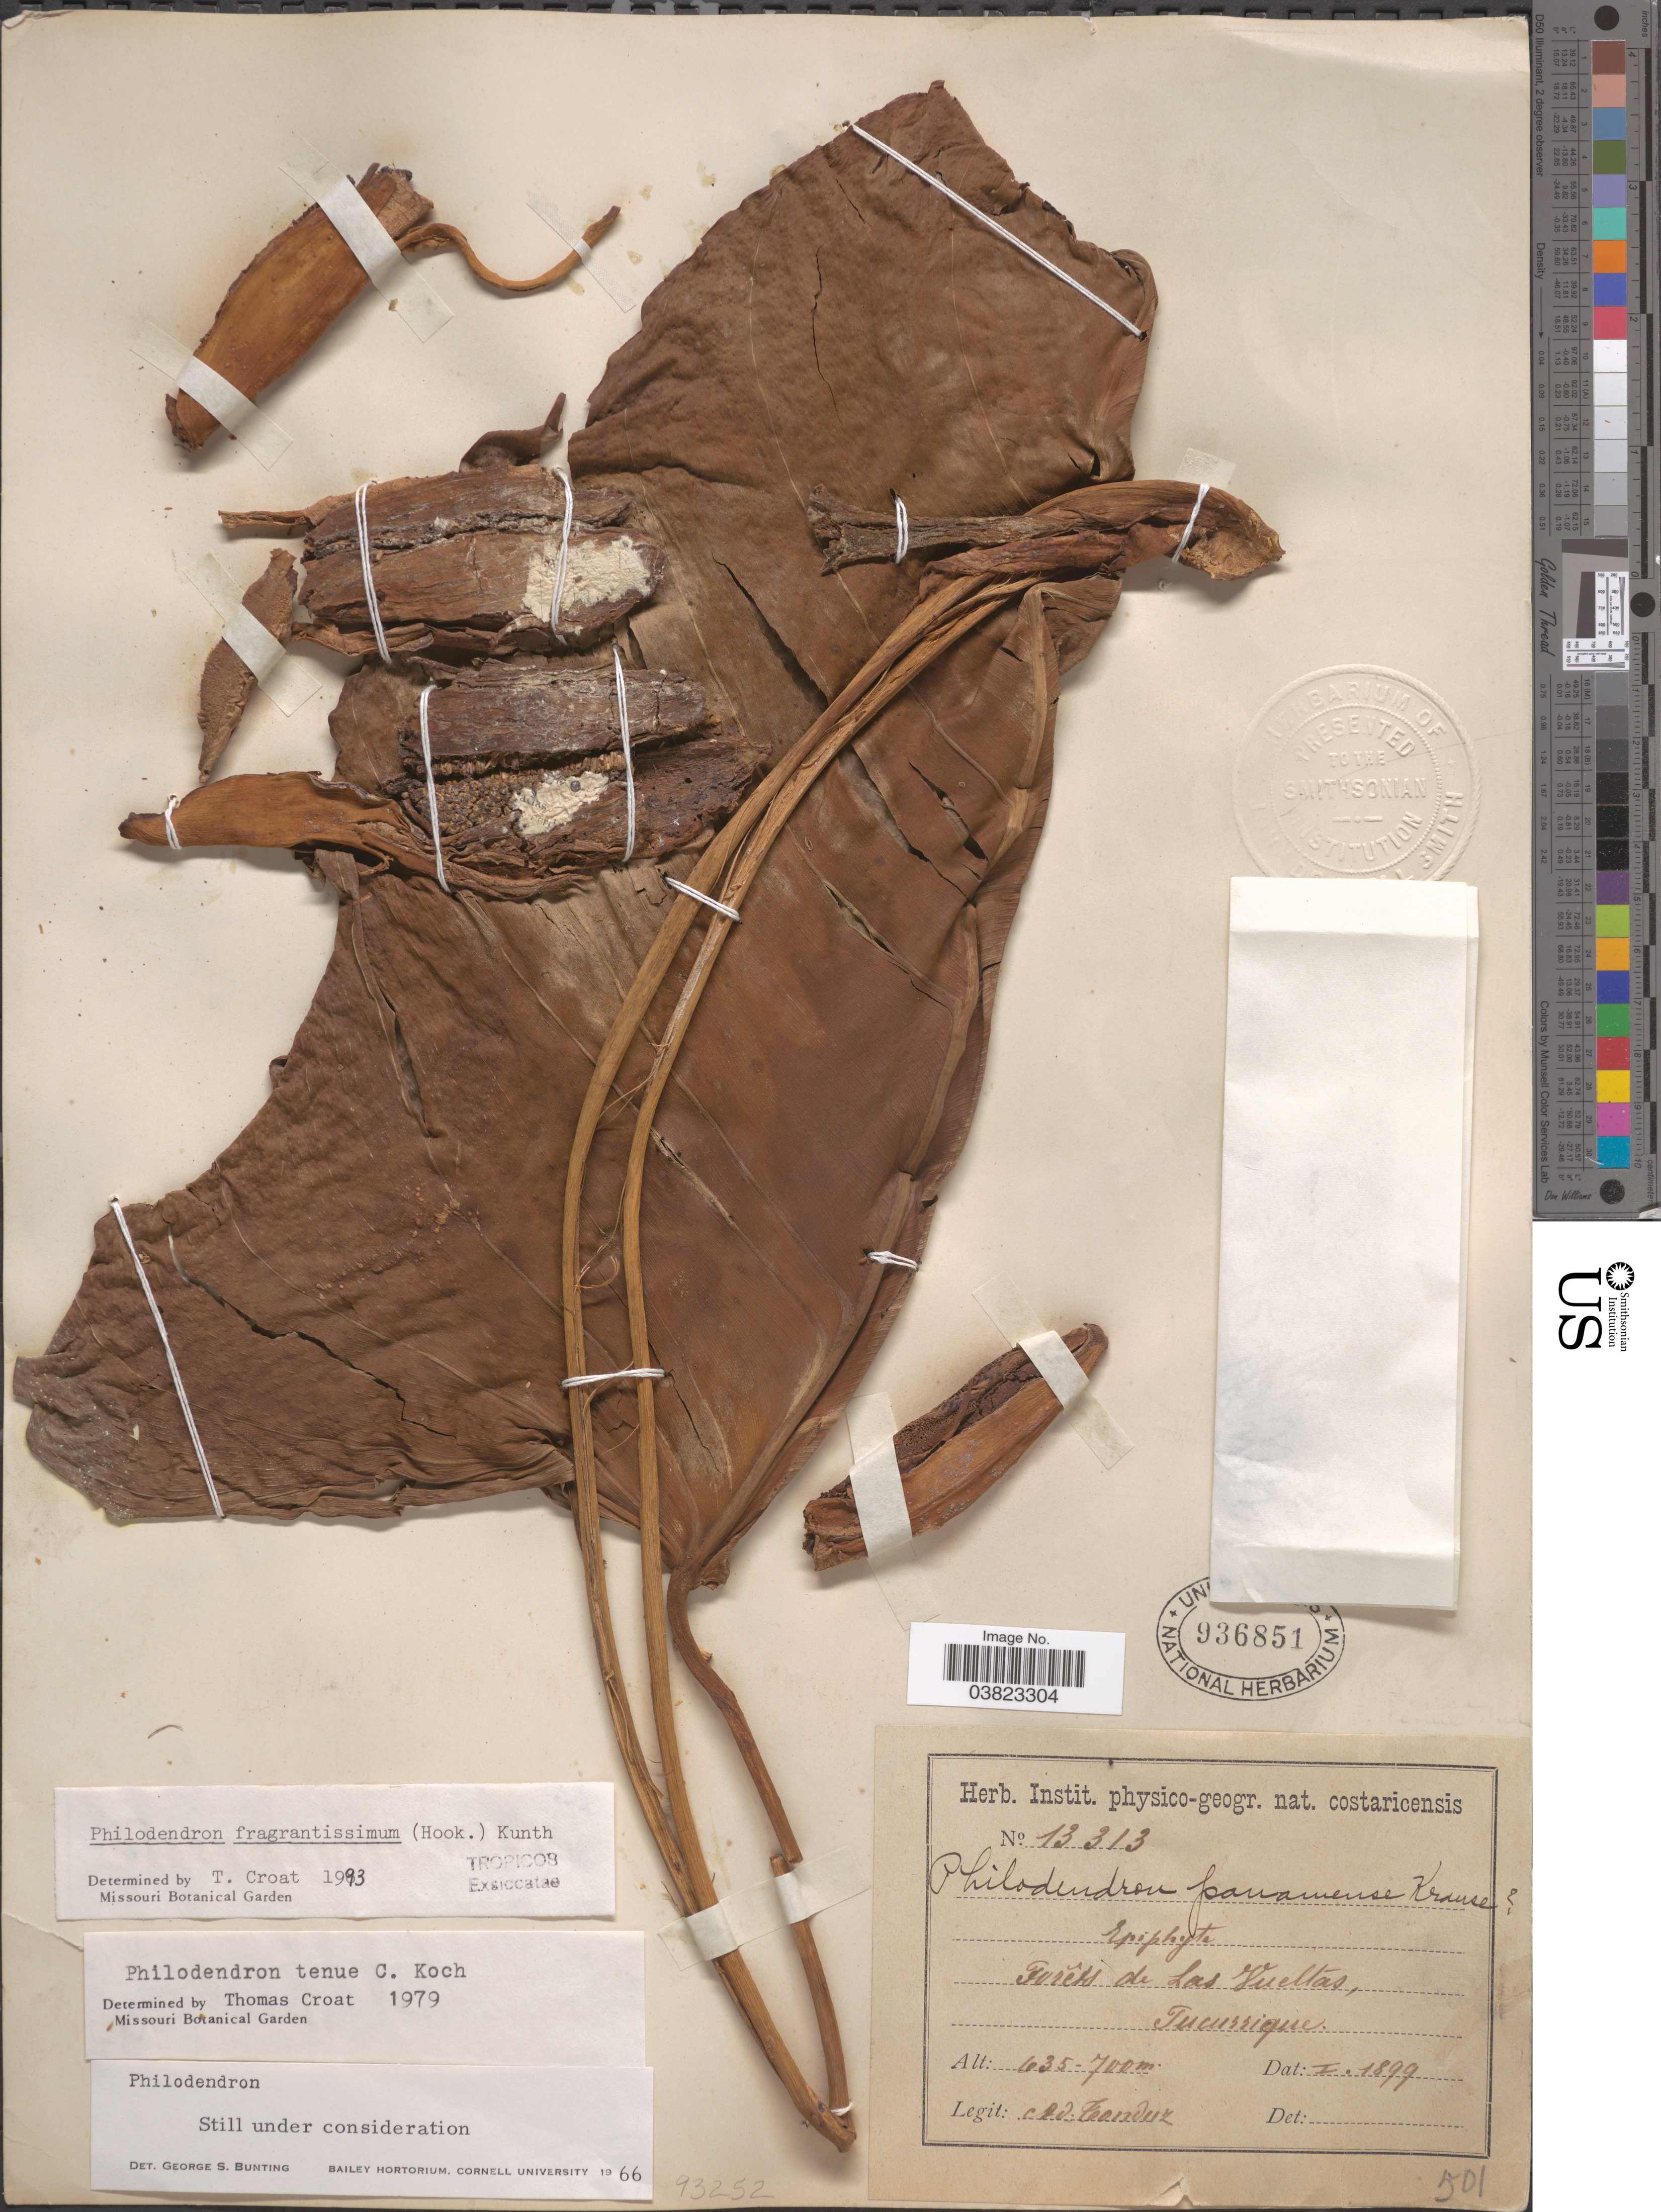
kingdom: Plantae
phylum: Tracheophyta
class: Liliopsida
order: Alismatales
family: Araceae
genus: Philodendron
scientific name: Philodendron fragrantissimum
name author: (G. Don) Kunth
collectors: A. Tonduz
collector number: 13313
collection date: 1899-01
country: Costa Rica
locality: Forêts de Las Vueltas, Tucurrique.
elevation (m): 635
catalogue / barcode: US 936851